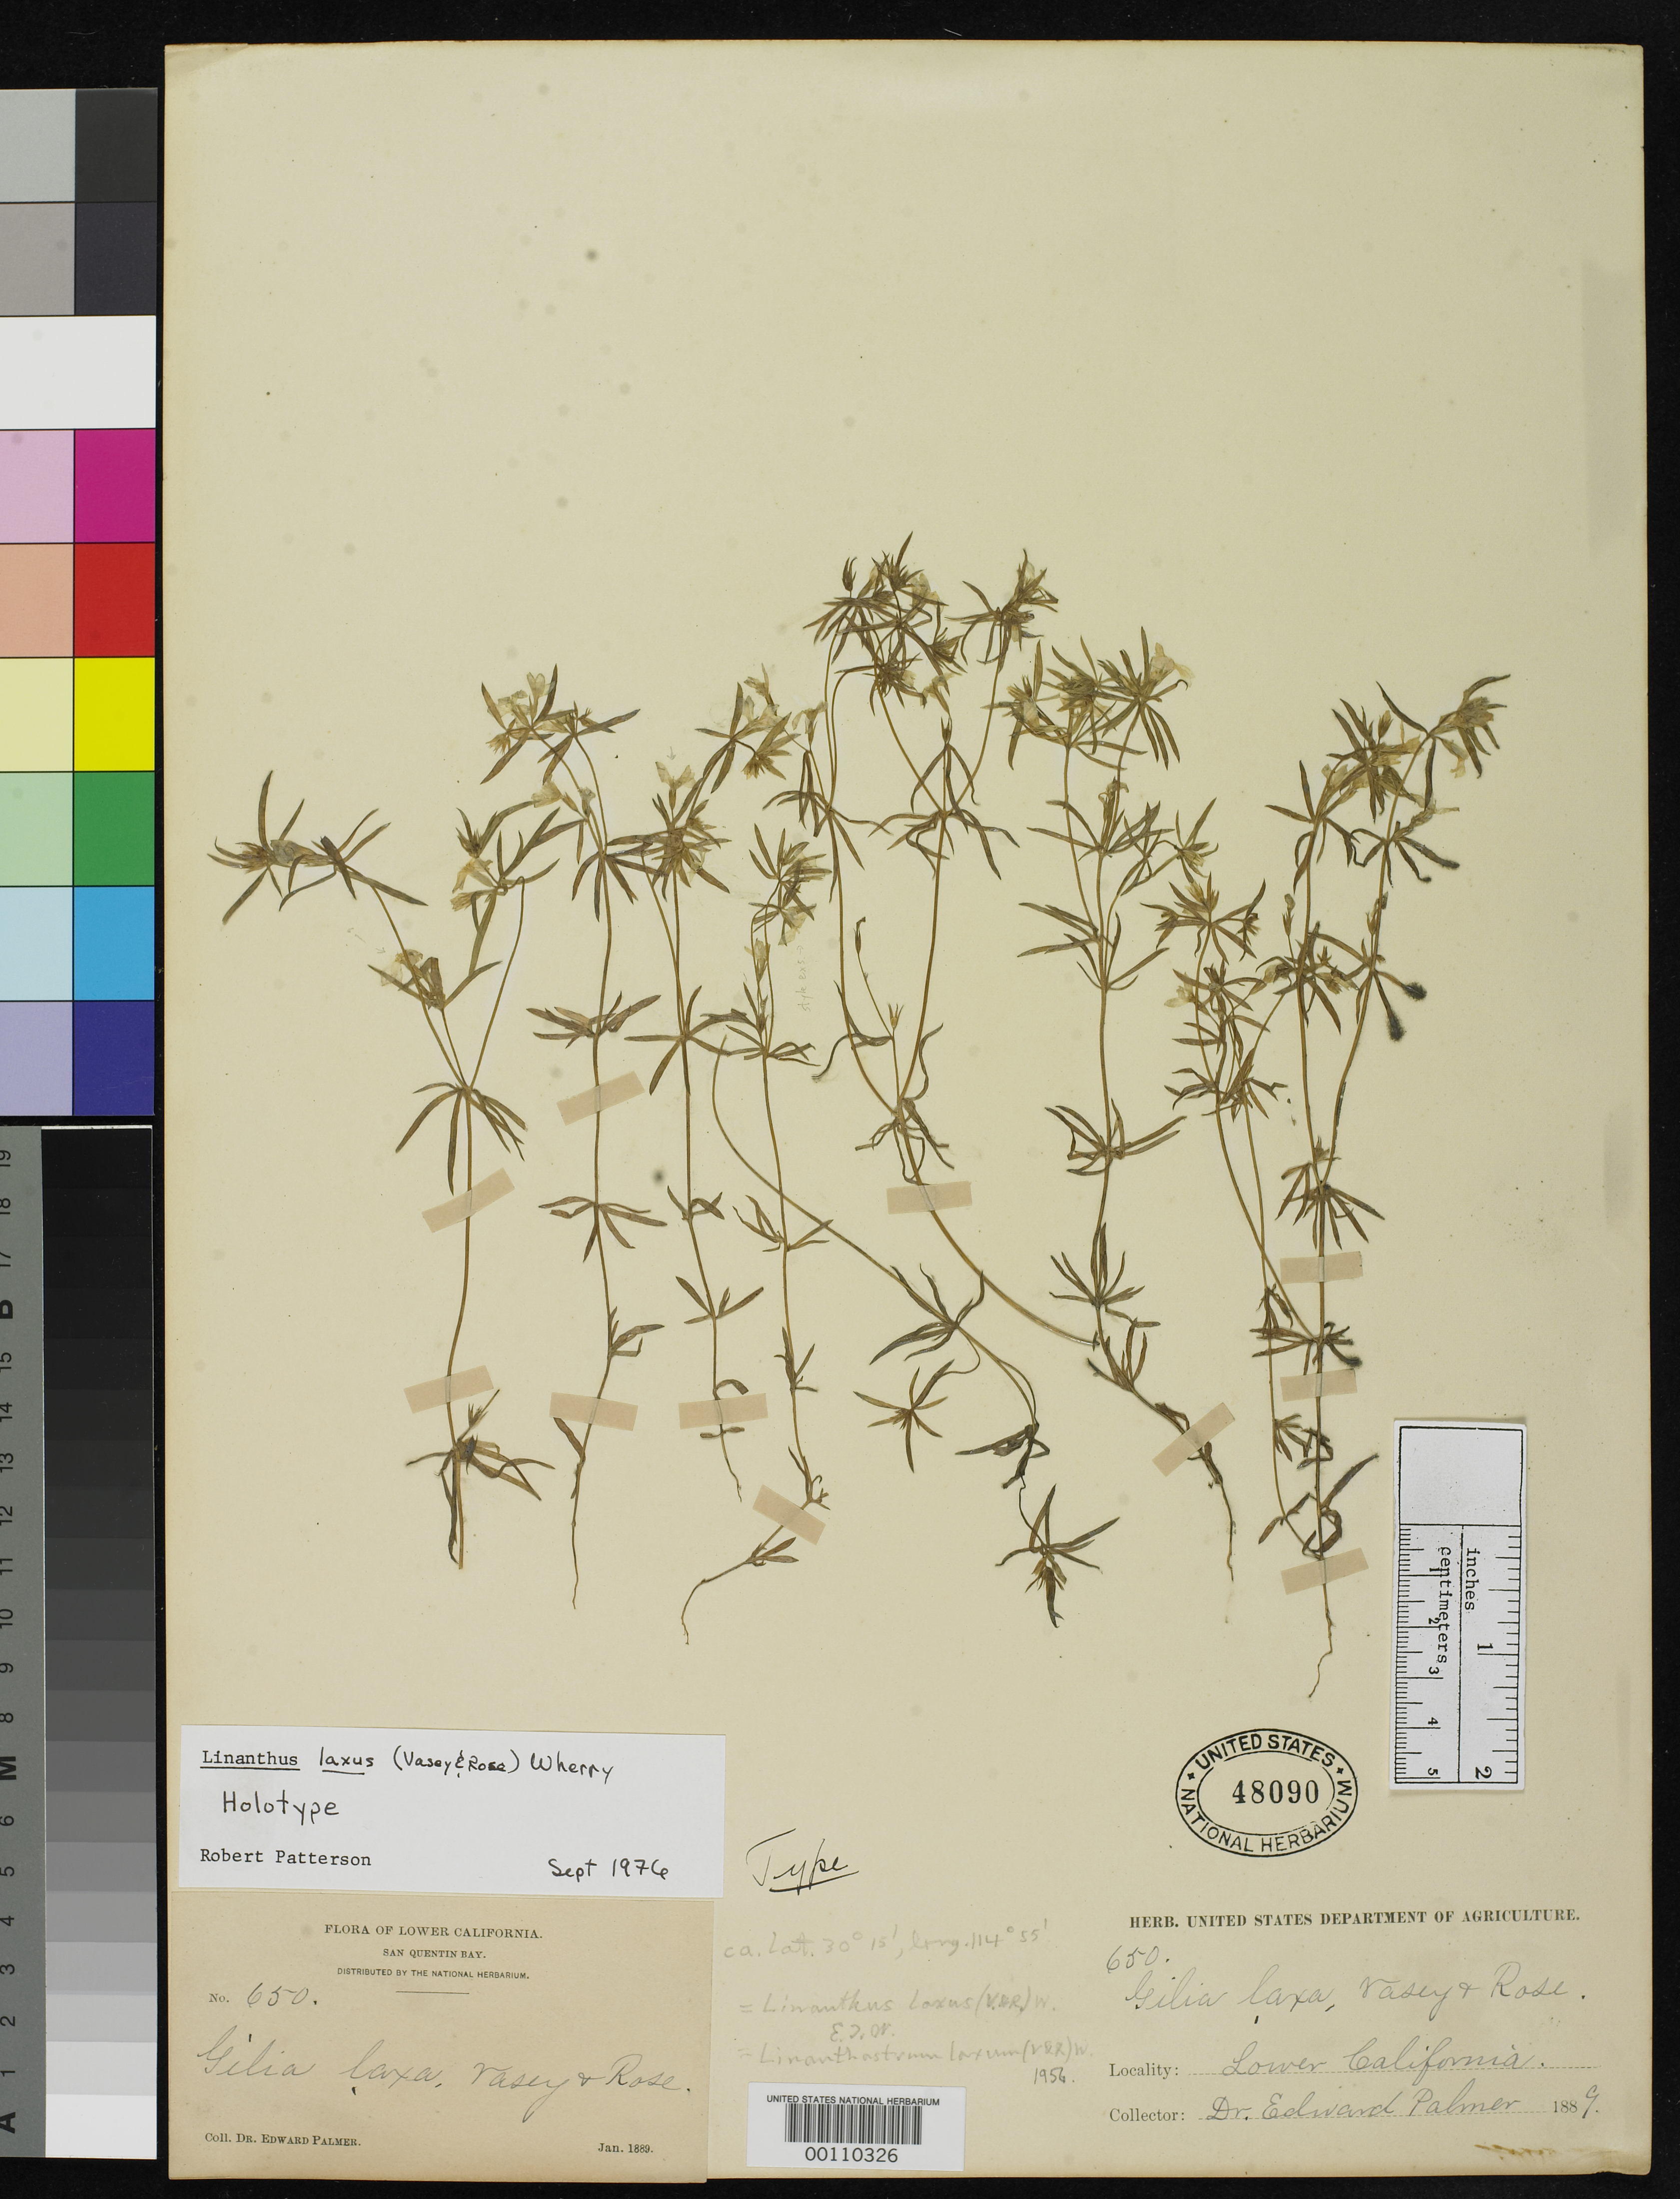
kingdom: Plantae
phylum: Tracheophyta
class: Magnoliopsida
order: Ericales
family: Polemoniaceae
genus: Gilia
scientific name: Gilia laxa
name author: Vasey & Rose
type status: Type Collection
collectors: E. Palmer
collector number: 650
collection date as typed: Jan 1889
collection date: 1889-01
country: Mexico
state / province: Baja California Norte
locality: San Quentin Bay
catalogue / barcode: US 48090